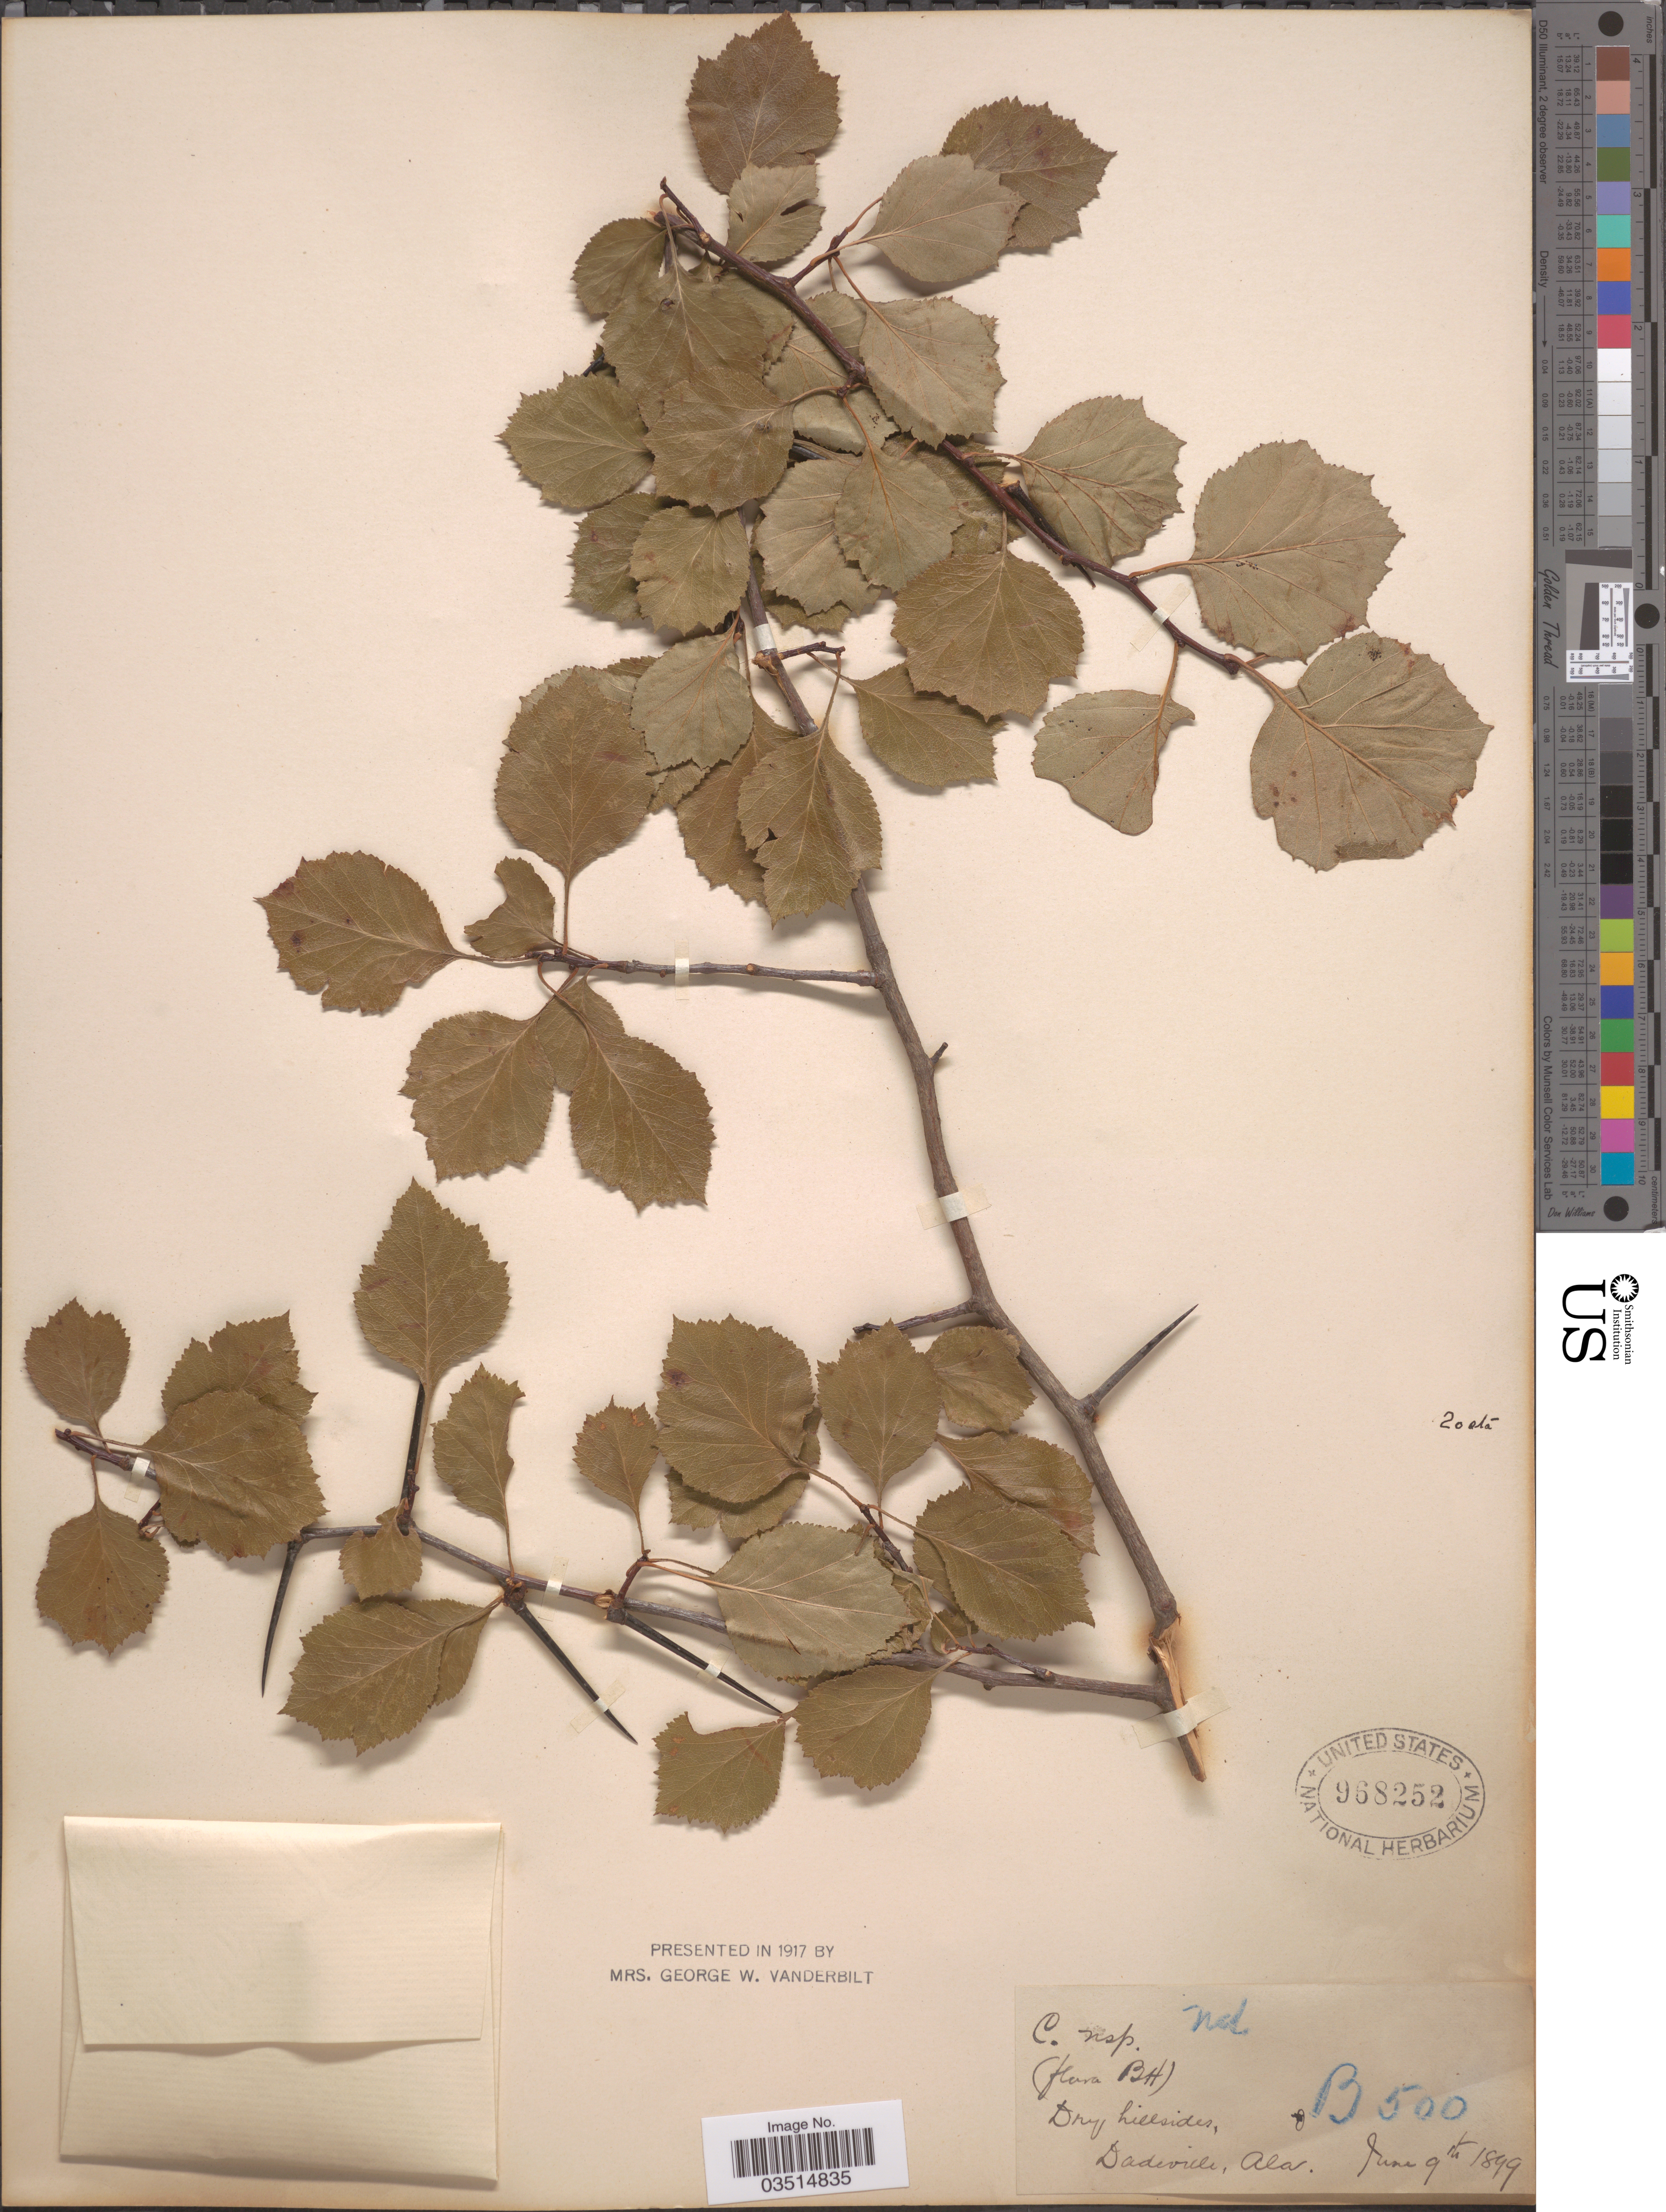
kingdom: Plantae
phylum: Tracheophyta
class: Magnoliopsida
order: Rosales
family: Rosaceae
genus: Crataegus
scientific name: Crataegus flava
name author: Aiton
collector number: B500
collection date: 1899-06-09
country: United States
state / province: Alabama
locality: Dadeville.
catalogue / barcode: US 968252